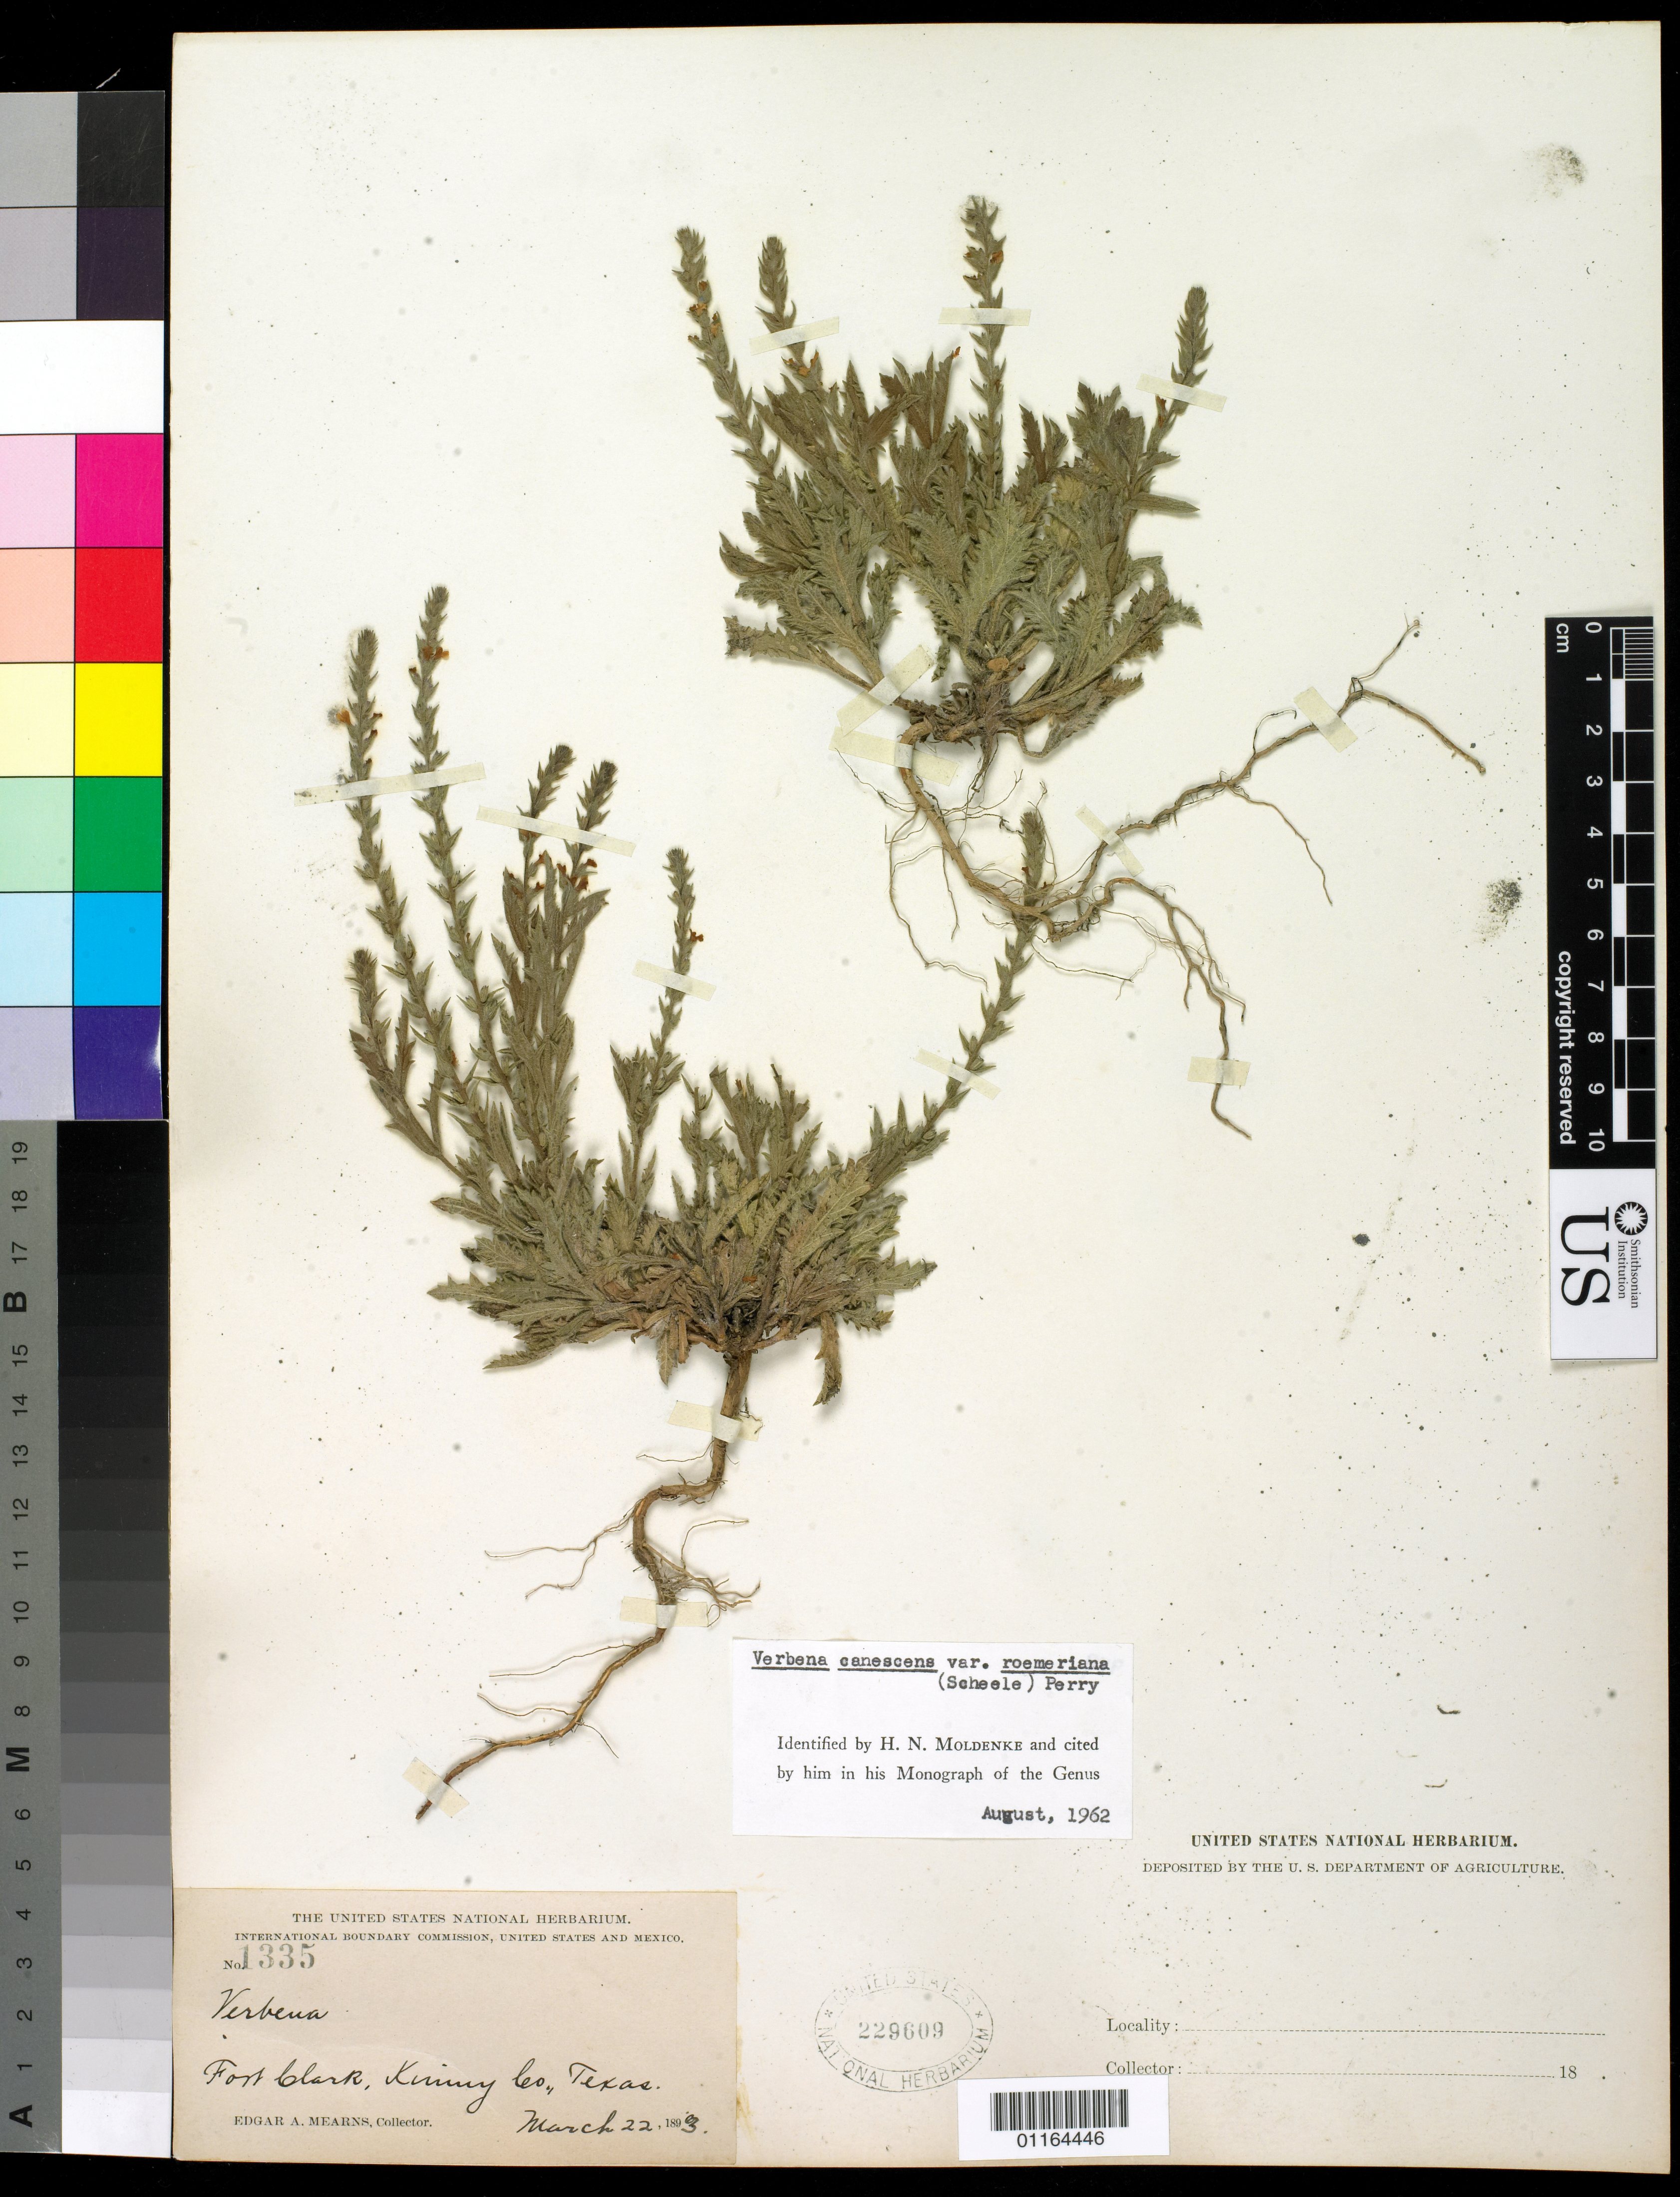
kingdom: Plantae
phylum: Tracheophyta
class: Magnoliopsida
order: Lamiales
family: Verbenaceae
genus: Verbena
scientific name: Verbena canescens var. roemeriana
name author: (Scheele) L.M. Perry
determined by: Moldenke, H. N.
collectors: E. A. Mearns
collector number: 1335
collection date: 1893-03-22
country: United States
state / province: Texas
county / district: Kinney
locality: Fort Clark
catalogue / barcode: US 229609